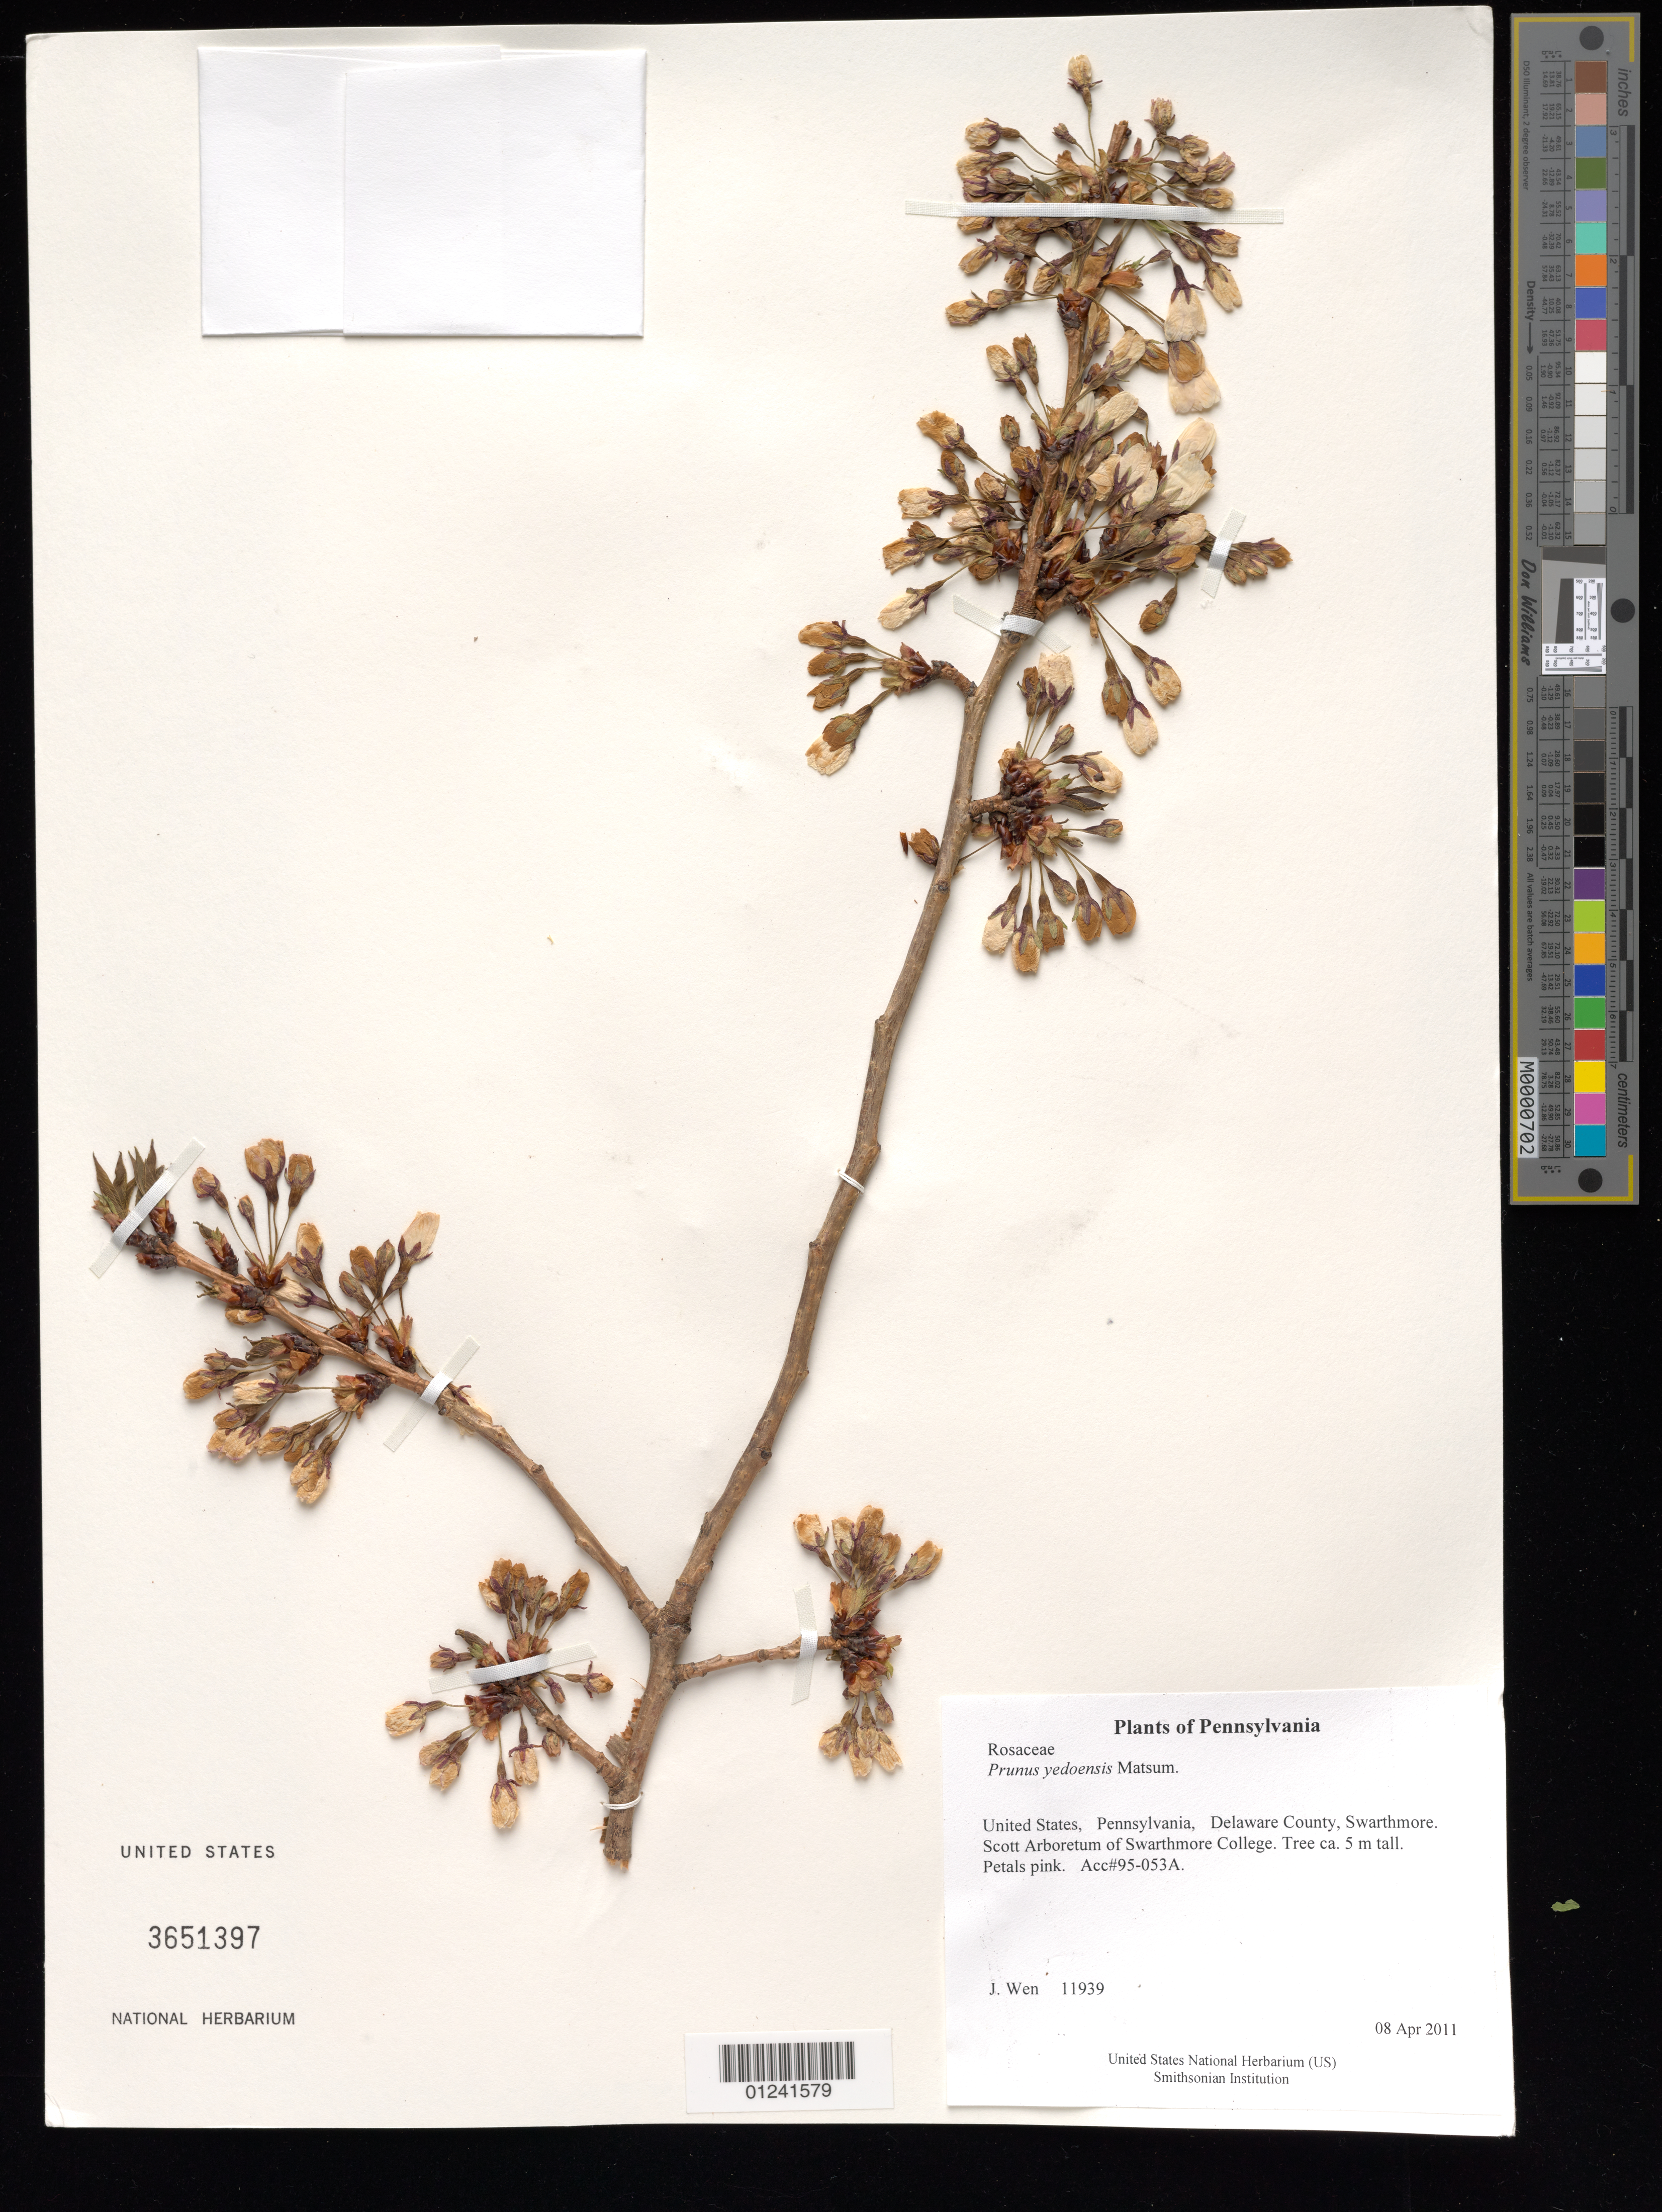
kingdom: Plantae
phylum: Tracheophyta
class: Magnoliopsida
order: Rosales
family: Rosaceae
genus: Prunus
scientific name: Prunus yedoensis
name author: Matsum.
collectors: J. Wen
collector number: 11939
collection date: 2011-04-08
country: United States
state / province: Pennsylvania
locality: Delaware County, Swarthmore. Scott Arboretum of Swarthmore College.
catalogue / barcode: US 3651397